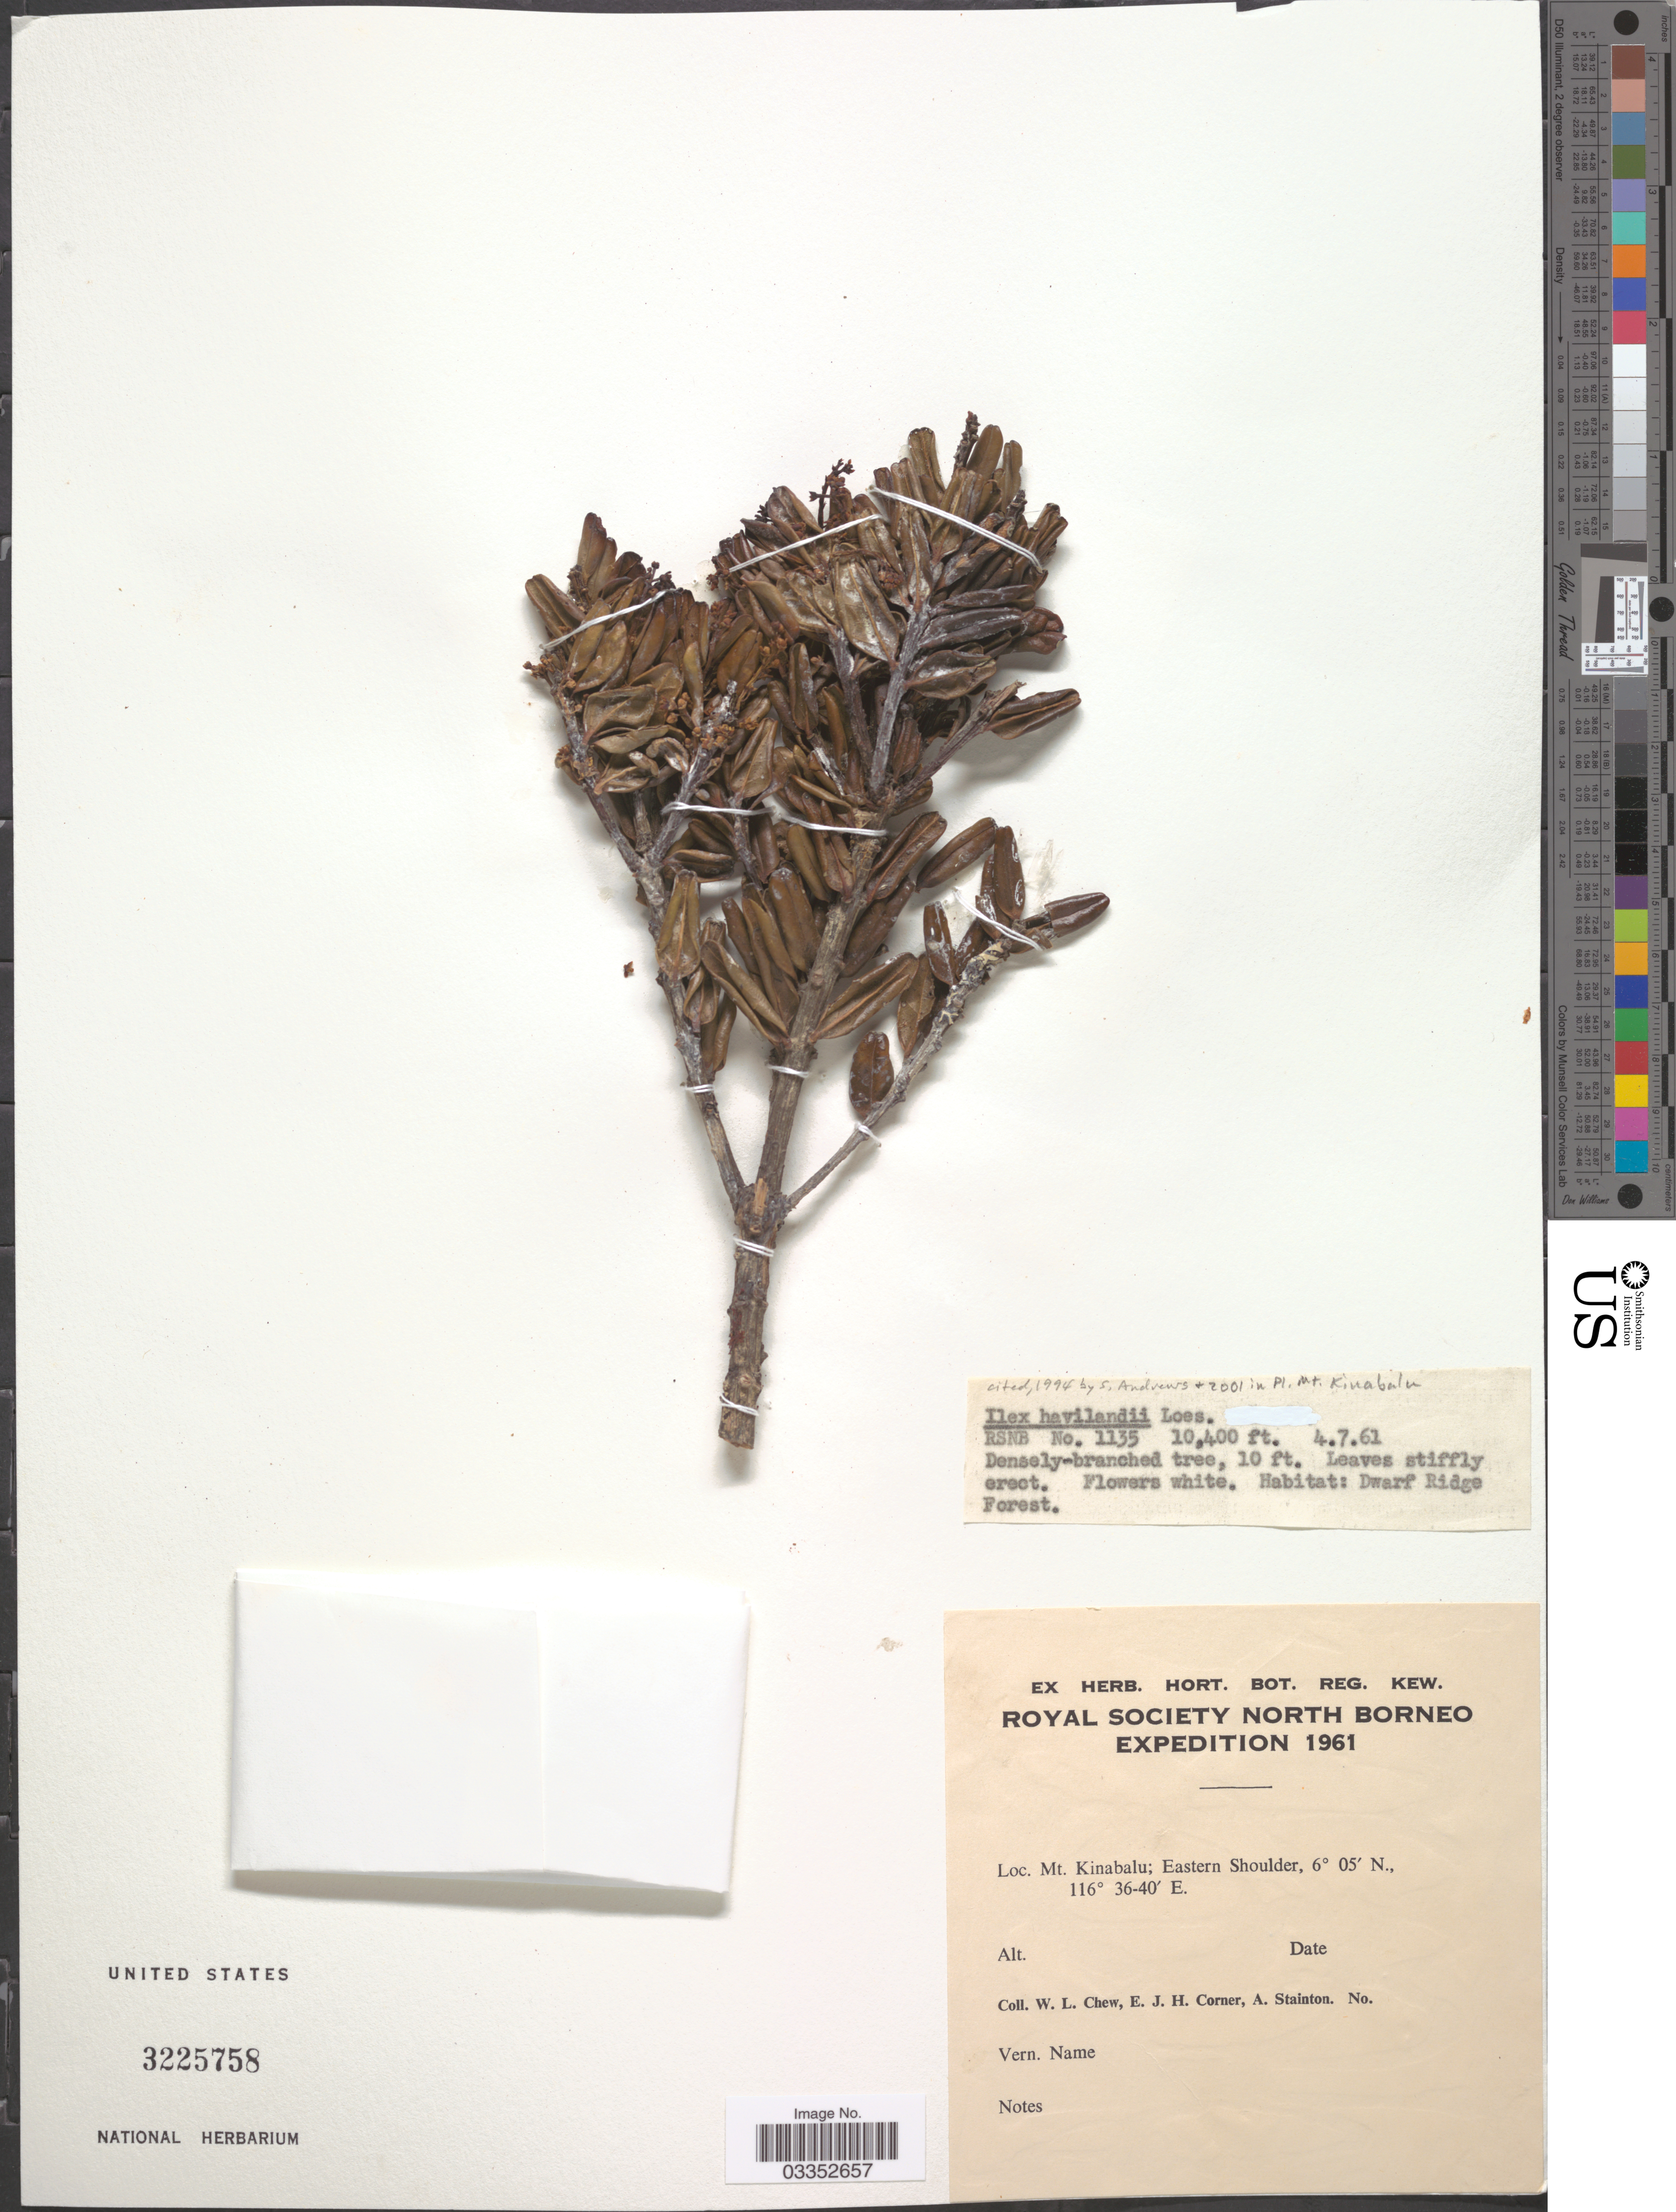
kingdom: Plantae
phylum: Tracheophyta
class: Magnoliopsida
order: Aquifoliales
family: Aquifoliaceae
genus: Ilex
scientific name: Ilex havilandii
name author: Loes.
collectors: W. Chew, E. Corner & A. Stainton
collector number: RSNB 1135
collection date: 1961-07-04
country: Malaysia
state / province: Sabah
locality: North Borneo. Mt. Kinabalu; Eastern Shoulder.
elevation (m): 3170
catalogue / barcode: US 3225758